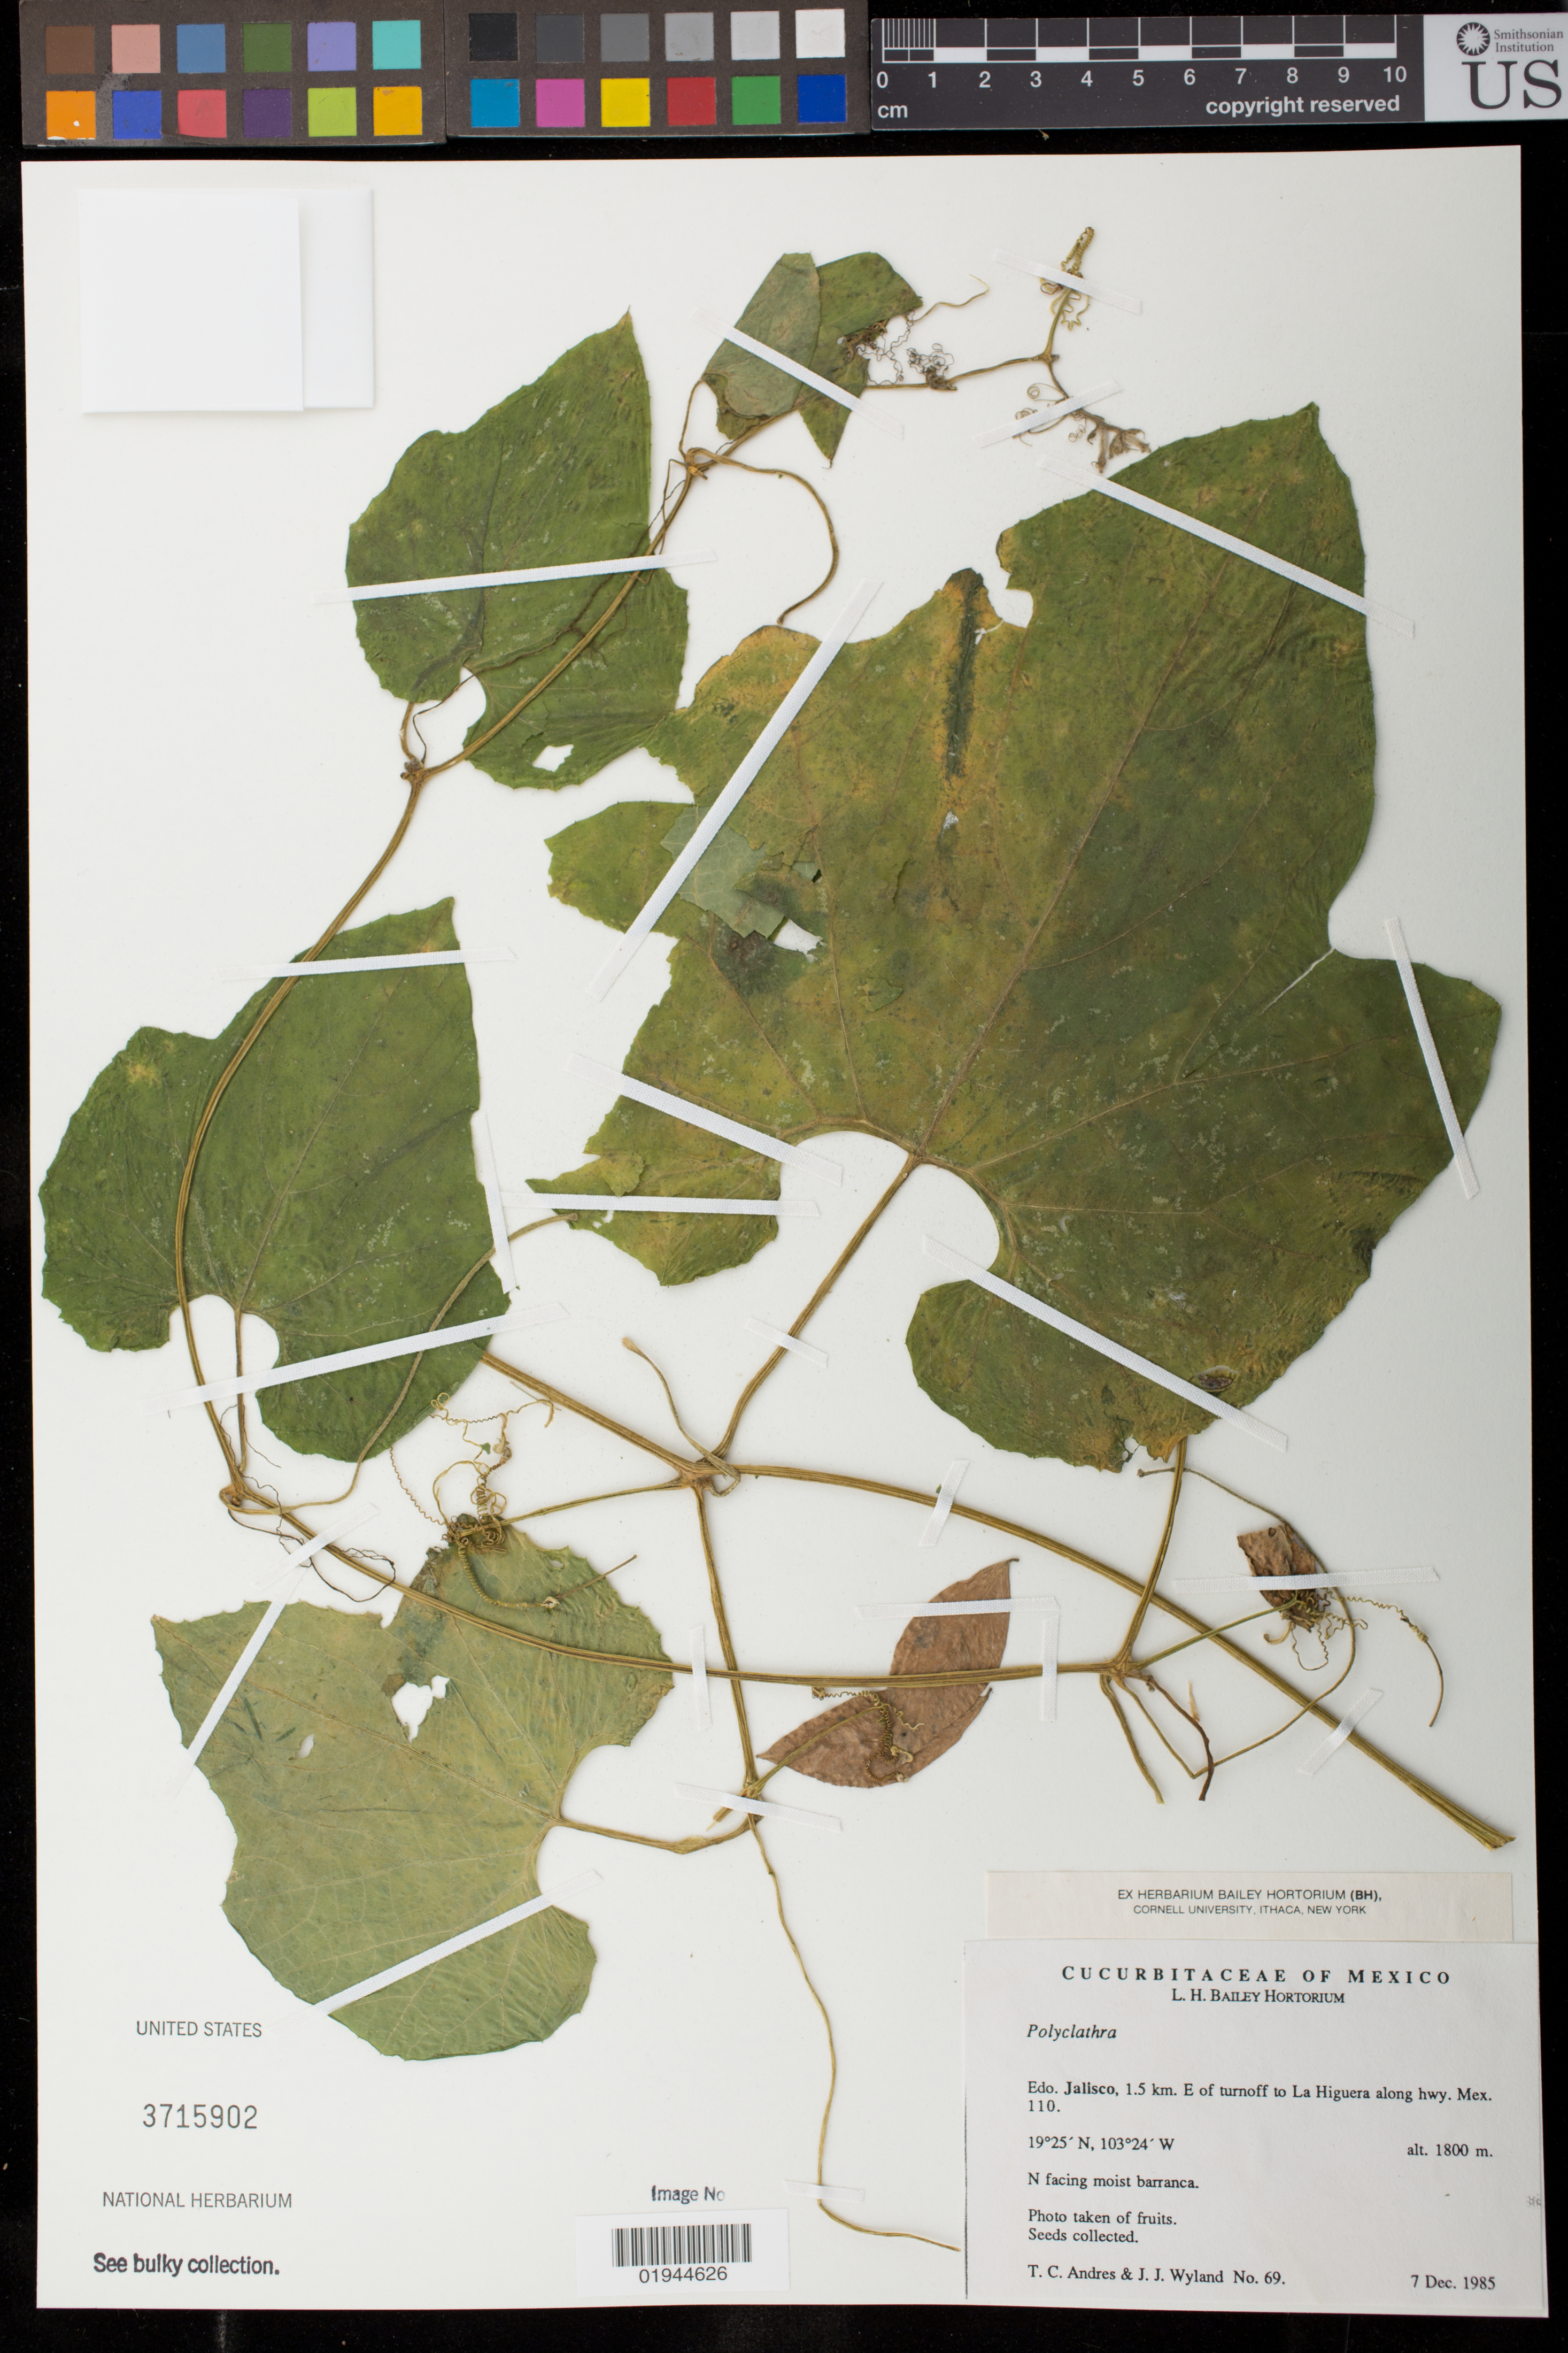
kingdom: Plantae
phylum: Tracheophyta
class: Magnoliopsida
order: Cucurbitales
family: Cucurbitaceae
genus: Polyclathra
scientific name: Polyclathra sp.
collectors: T. C. Andres & M. Nee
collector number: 69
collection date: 1985-12-07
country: Mexico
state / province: Jalisco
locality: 1.5 km. E of turnoff to La Higuera along hwy. Mex. 110.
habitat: N facing moist barranca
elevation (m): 1800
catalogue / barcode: US 3715902